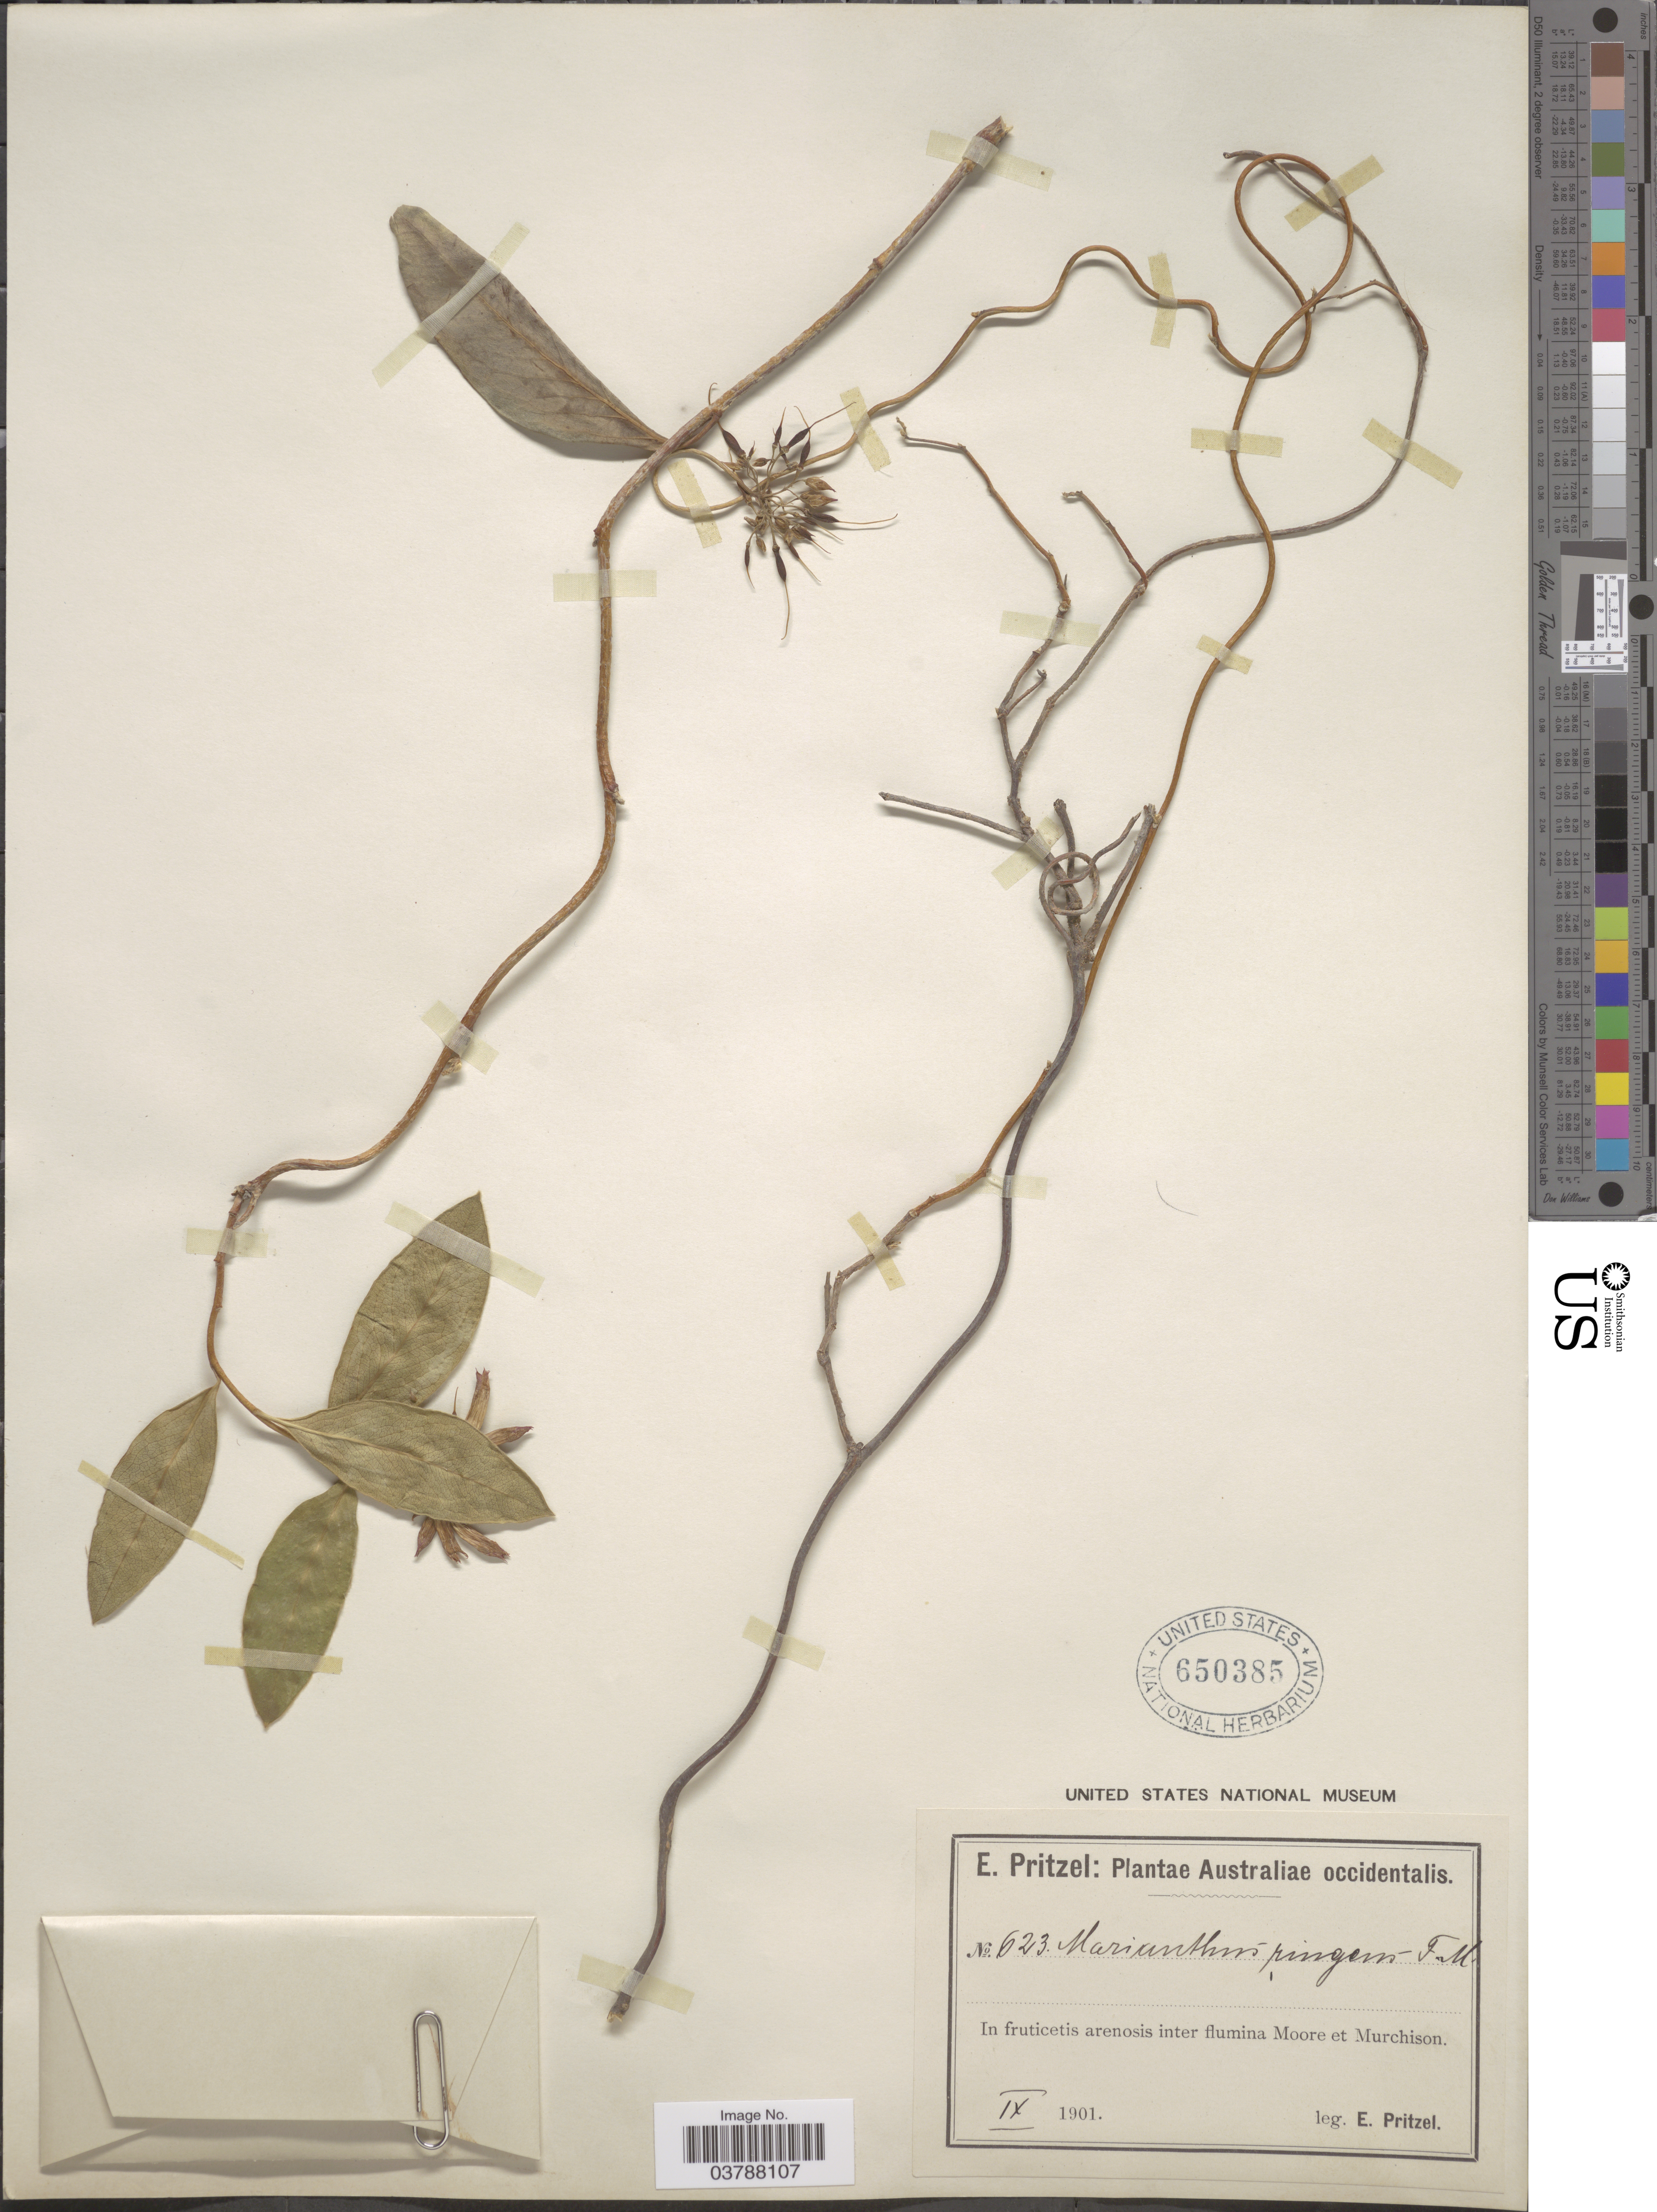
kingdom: Plantae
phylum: Tracheophyta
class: Magnoliopsida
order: Apiales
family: Pittosporaceae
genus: Marianthus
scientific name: Marianthus ringens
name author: (J. Drumm. ex Harv.) F. Muell.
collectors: E. G. Pritzel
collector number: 623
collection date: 1901-09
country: Australia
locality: Australiæ occidentalis. In fruticetis arenosis inter flumina Moore et Murchison.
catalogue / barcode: US 650385